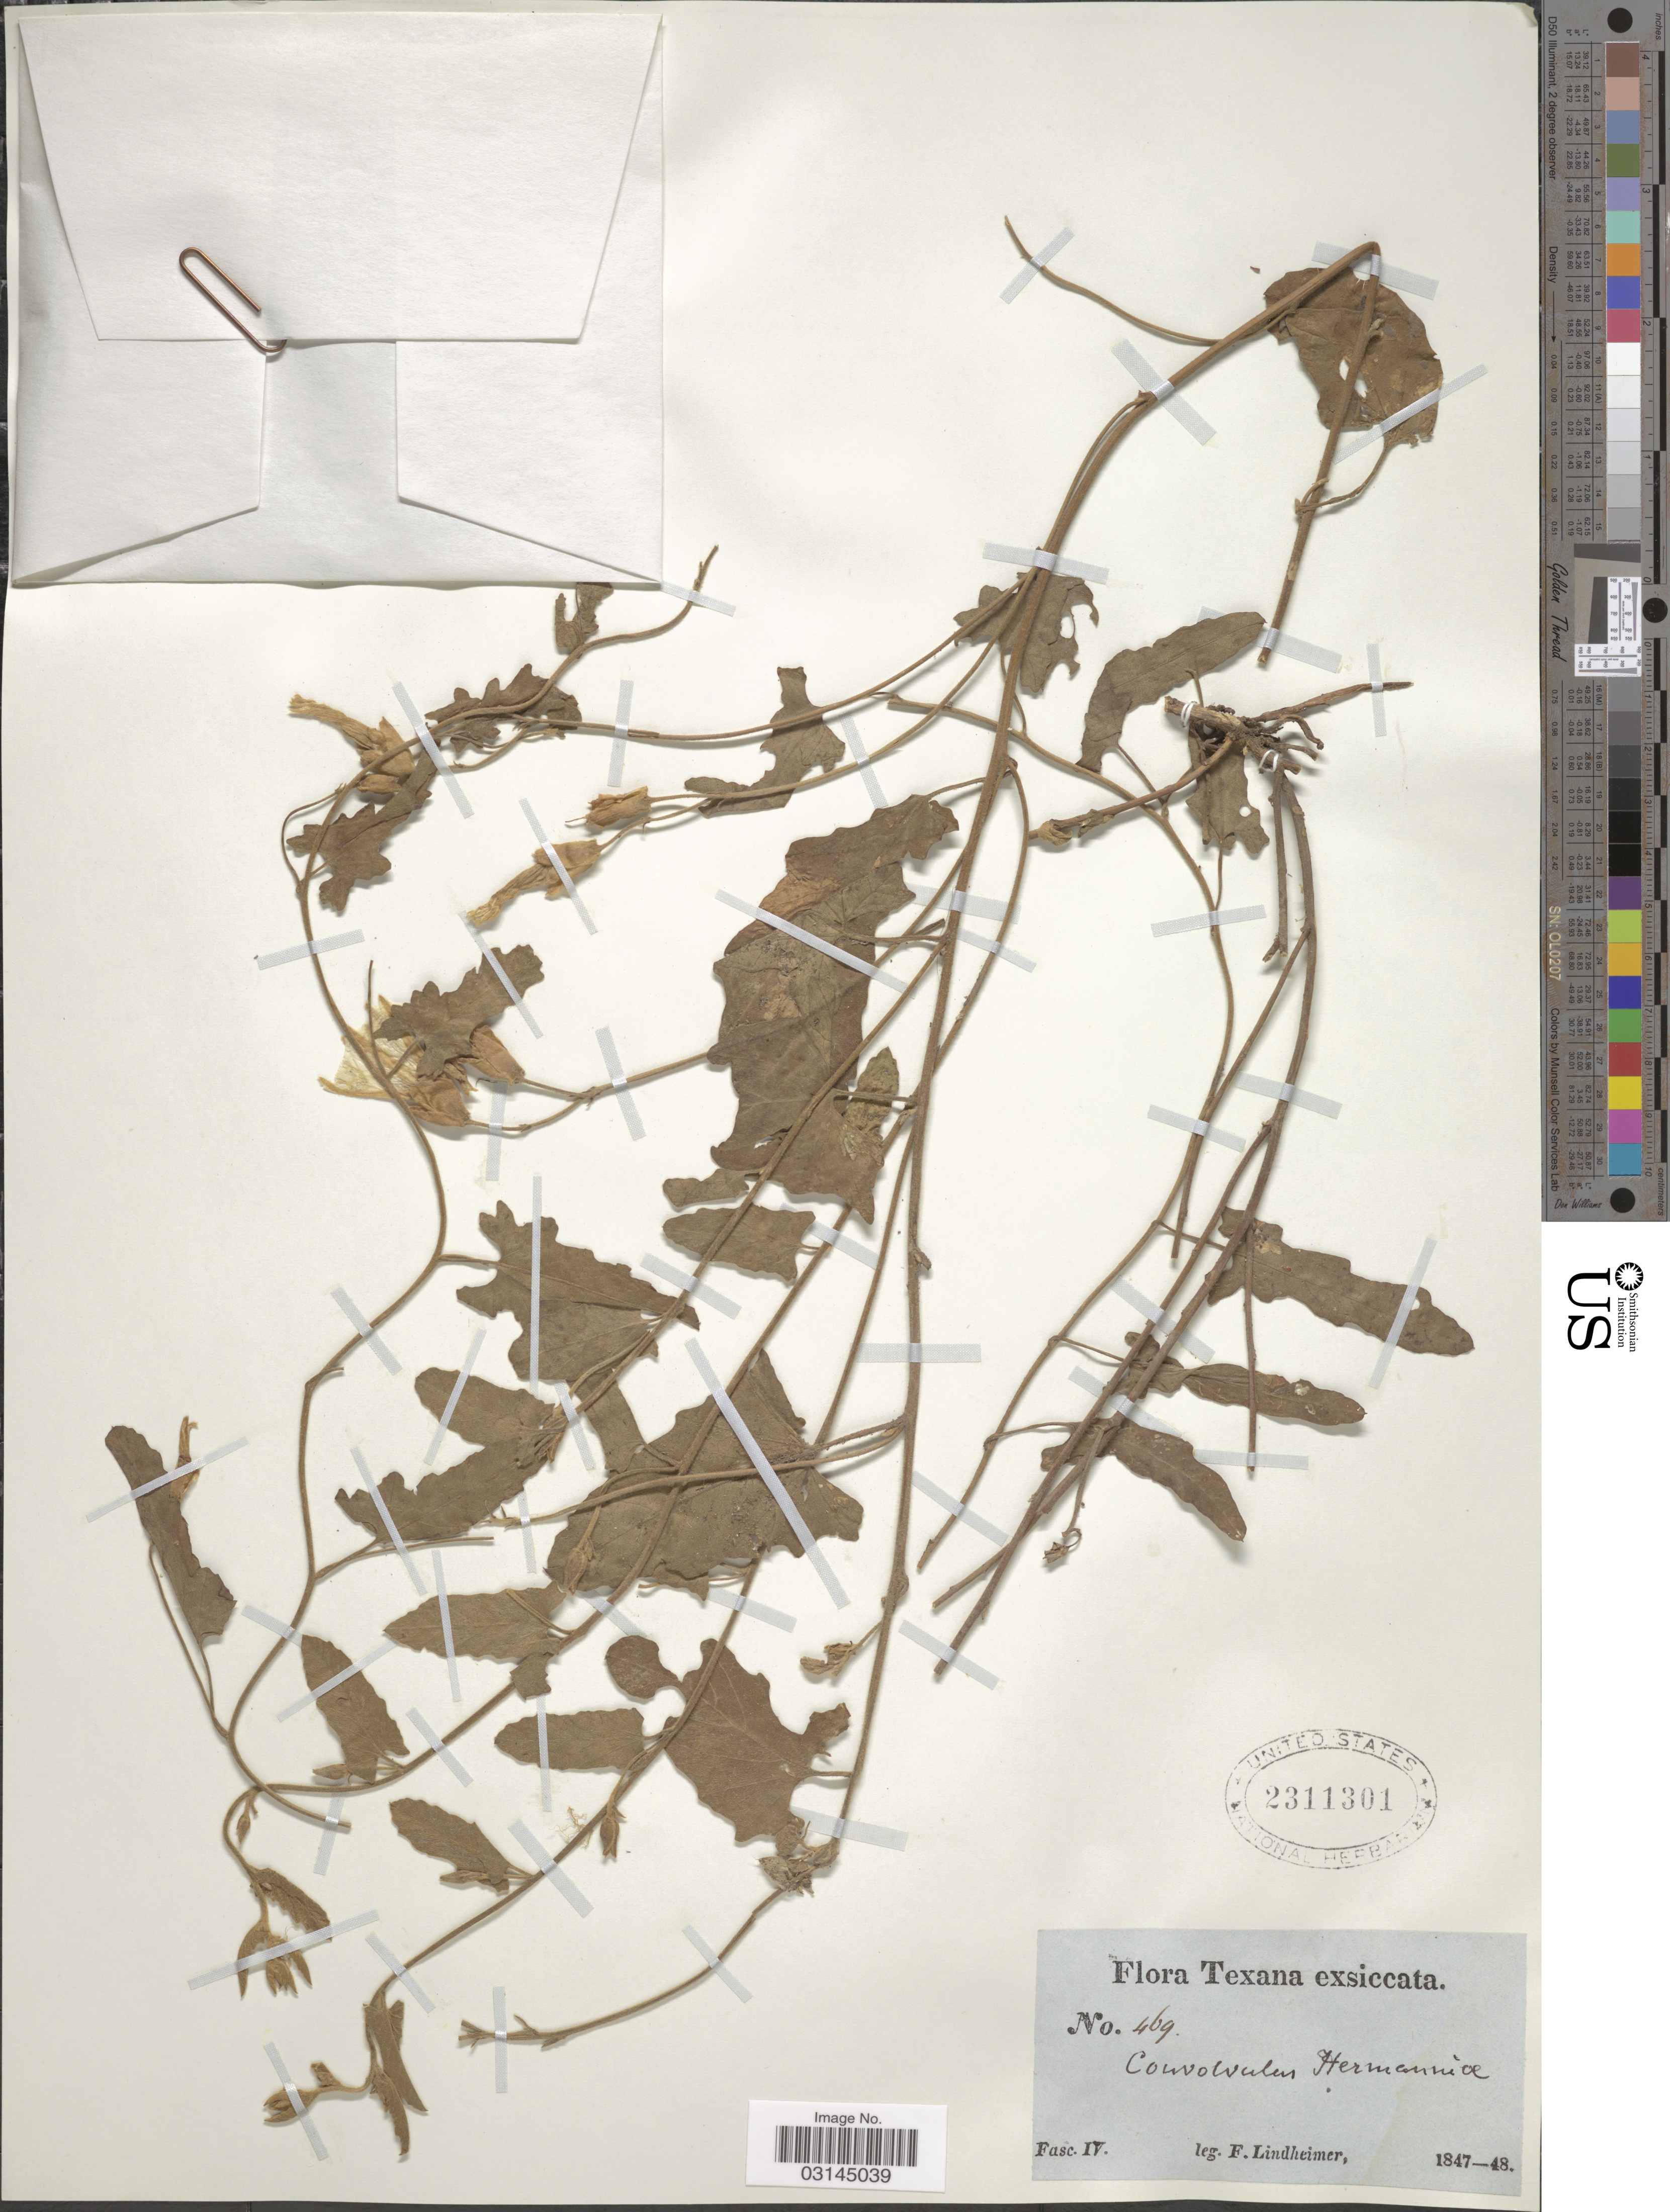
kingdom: Plantae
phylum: Tracheophyta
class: Magnoliopsida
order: Solanales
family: Convolvulaceae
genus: Convolvulus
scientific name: Convolvulus hermannioides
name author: A. Gray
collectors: F. Lindheimer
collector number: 469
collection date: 1847/1848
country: United States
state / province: Texas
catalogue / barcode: US 2311301